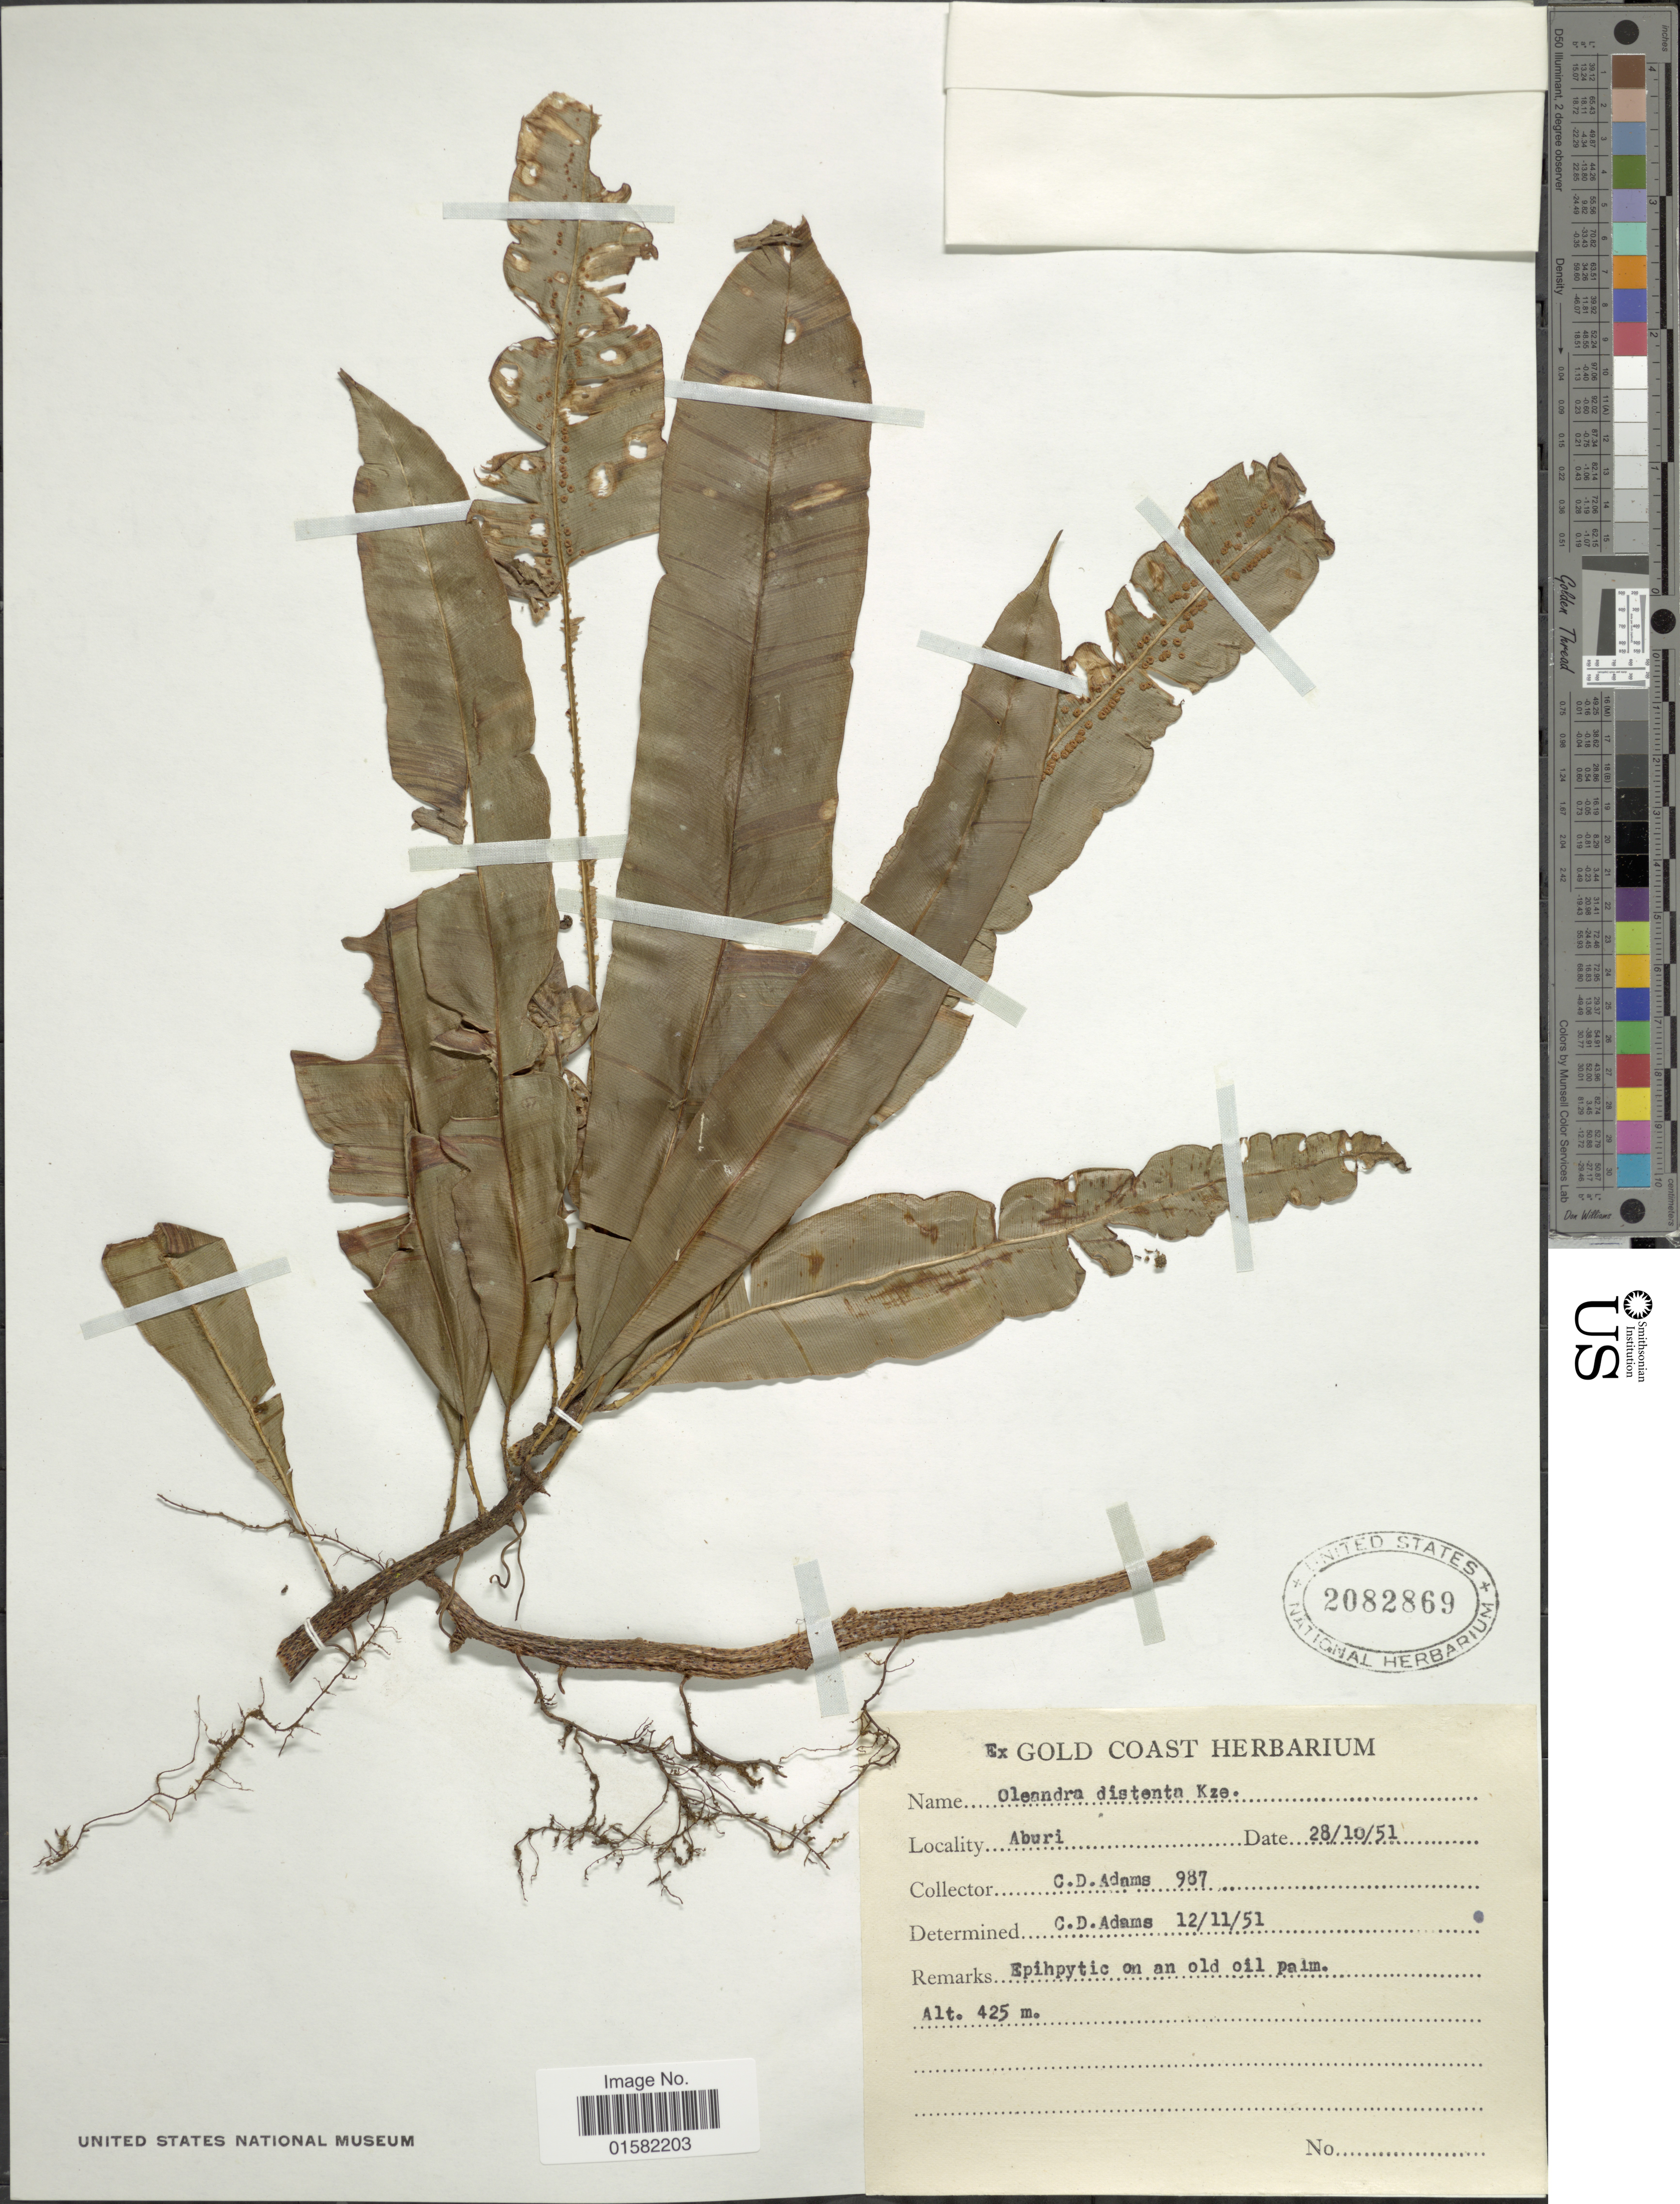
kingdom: Plantae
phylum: Tracheophyta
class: Polypodiopsida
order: Polypodiales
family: Oleandraceae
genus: Oleandra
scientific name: Oleandra articulata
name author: (Sw.) C. Presl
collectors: C. D. Adams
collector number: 987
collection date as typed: Transcribed d/m/y: 28/10/51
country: Ghana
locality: Aburi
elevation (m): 425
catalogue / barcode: US 2082869